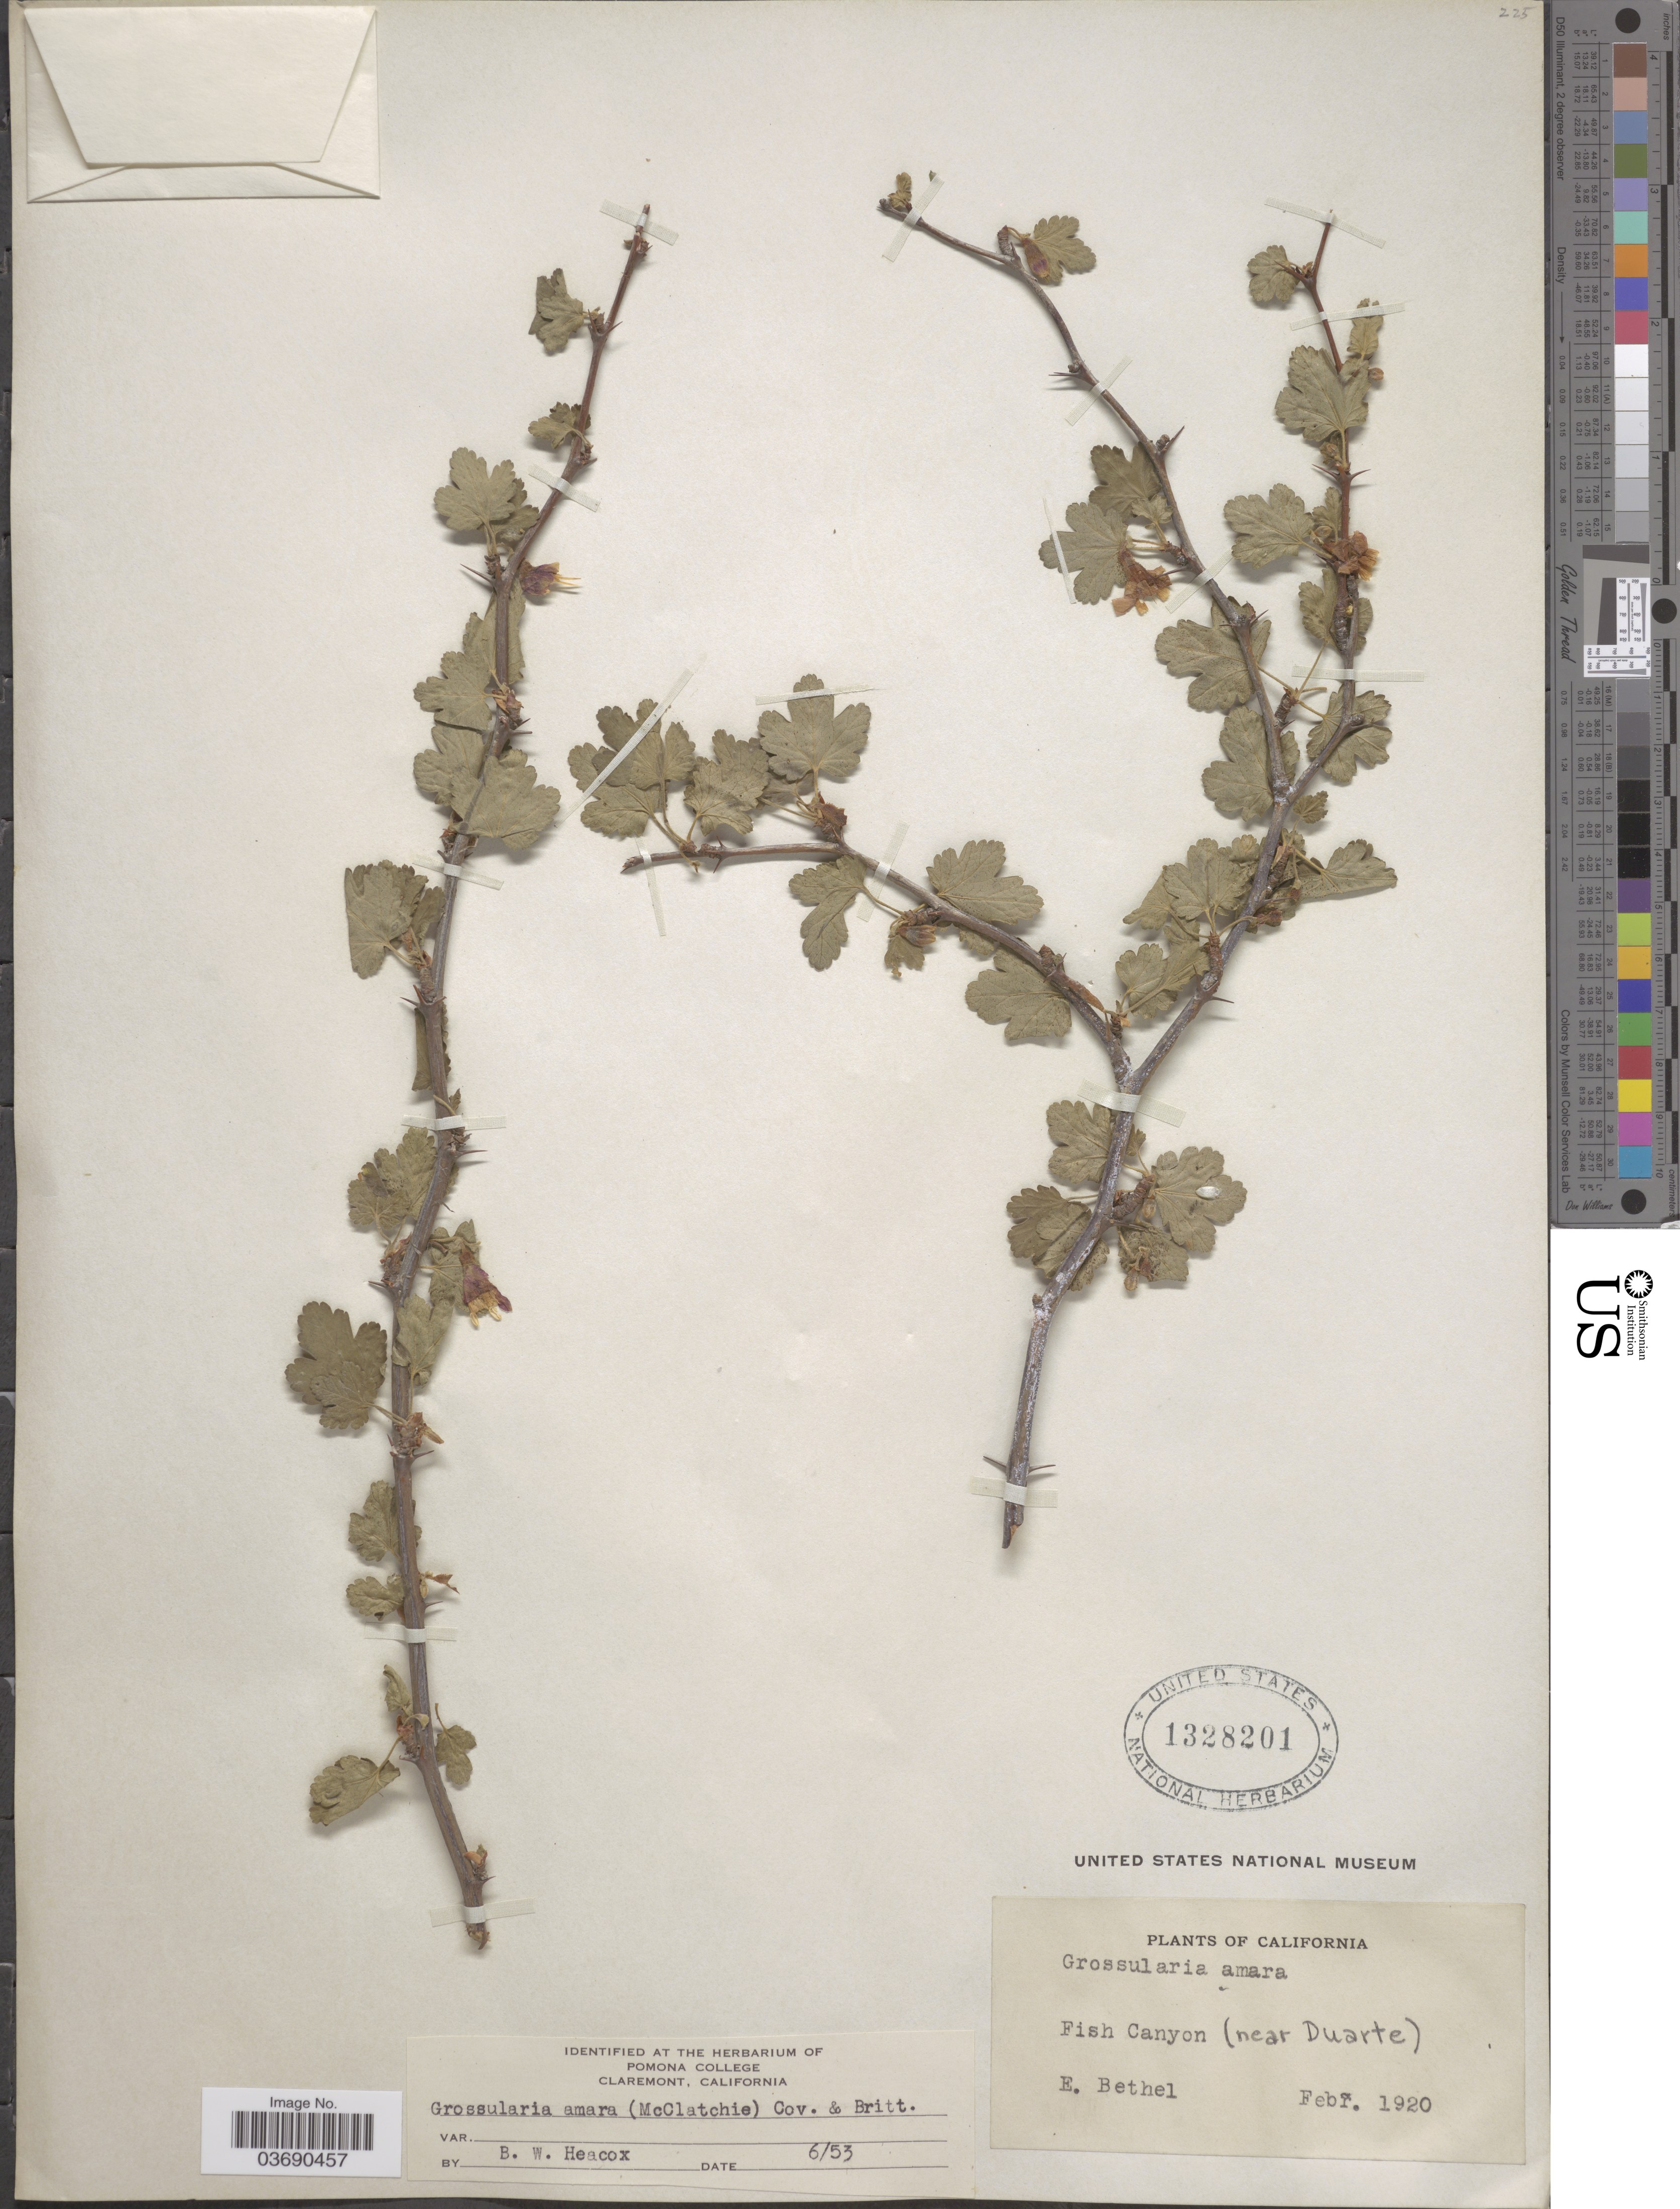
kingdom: Plantae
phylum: Tracheophyta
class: Magnoliopsida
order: Saxifragales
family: Grossulariaceae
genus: Ribes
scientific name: Ribes amarum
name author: McClatchie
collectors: E. Bethel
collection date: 1920-02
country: United States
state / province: California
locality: Fish Canyon (near Duarte).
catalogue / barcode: US 1328201